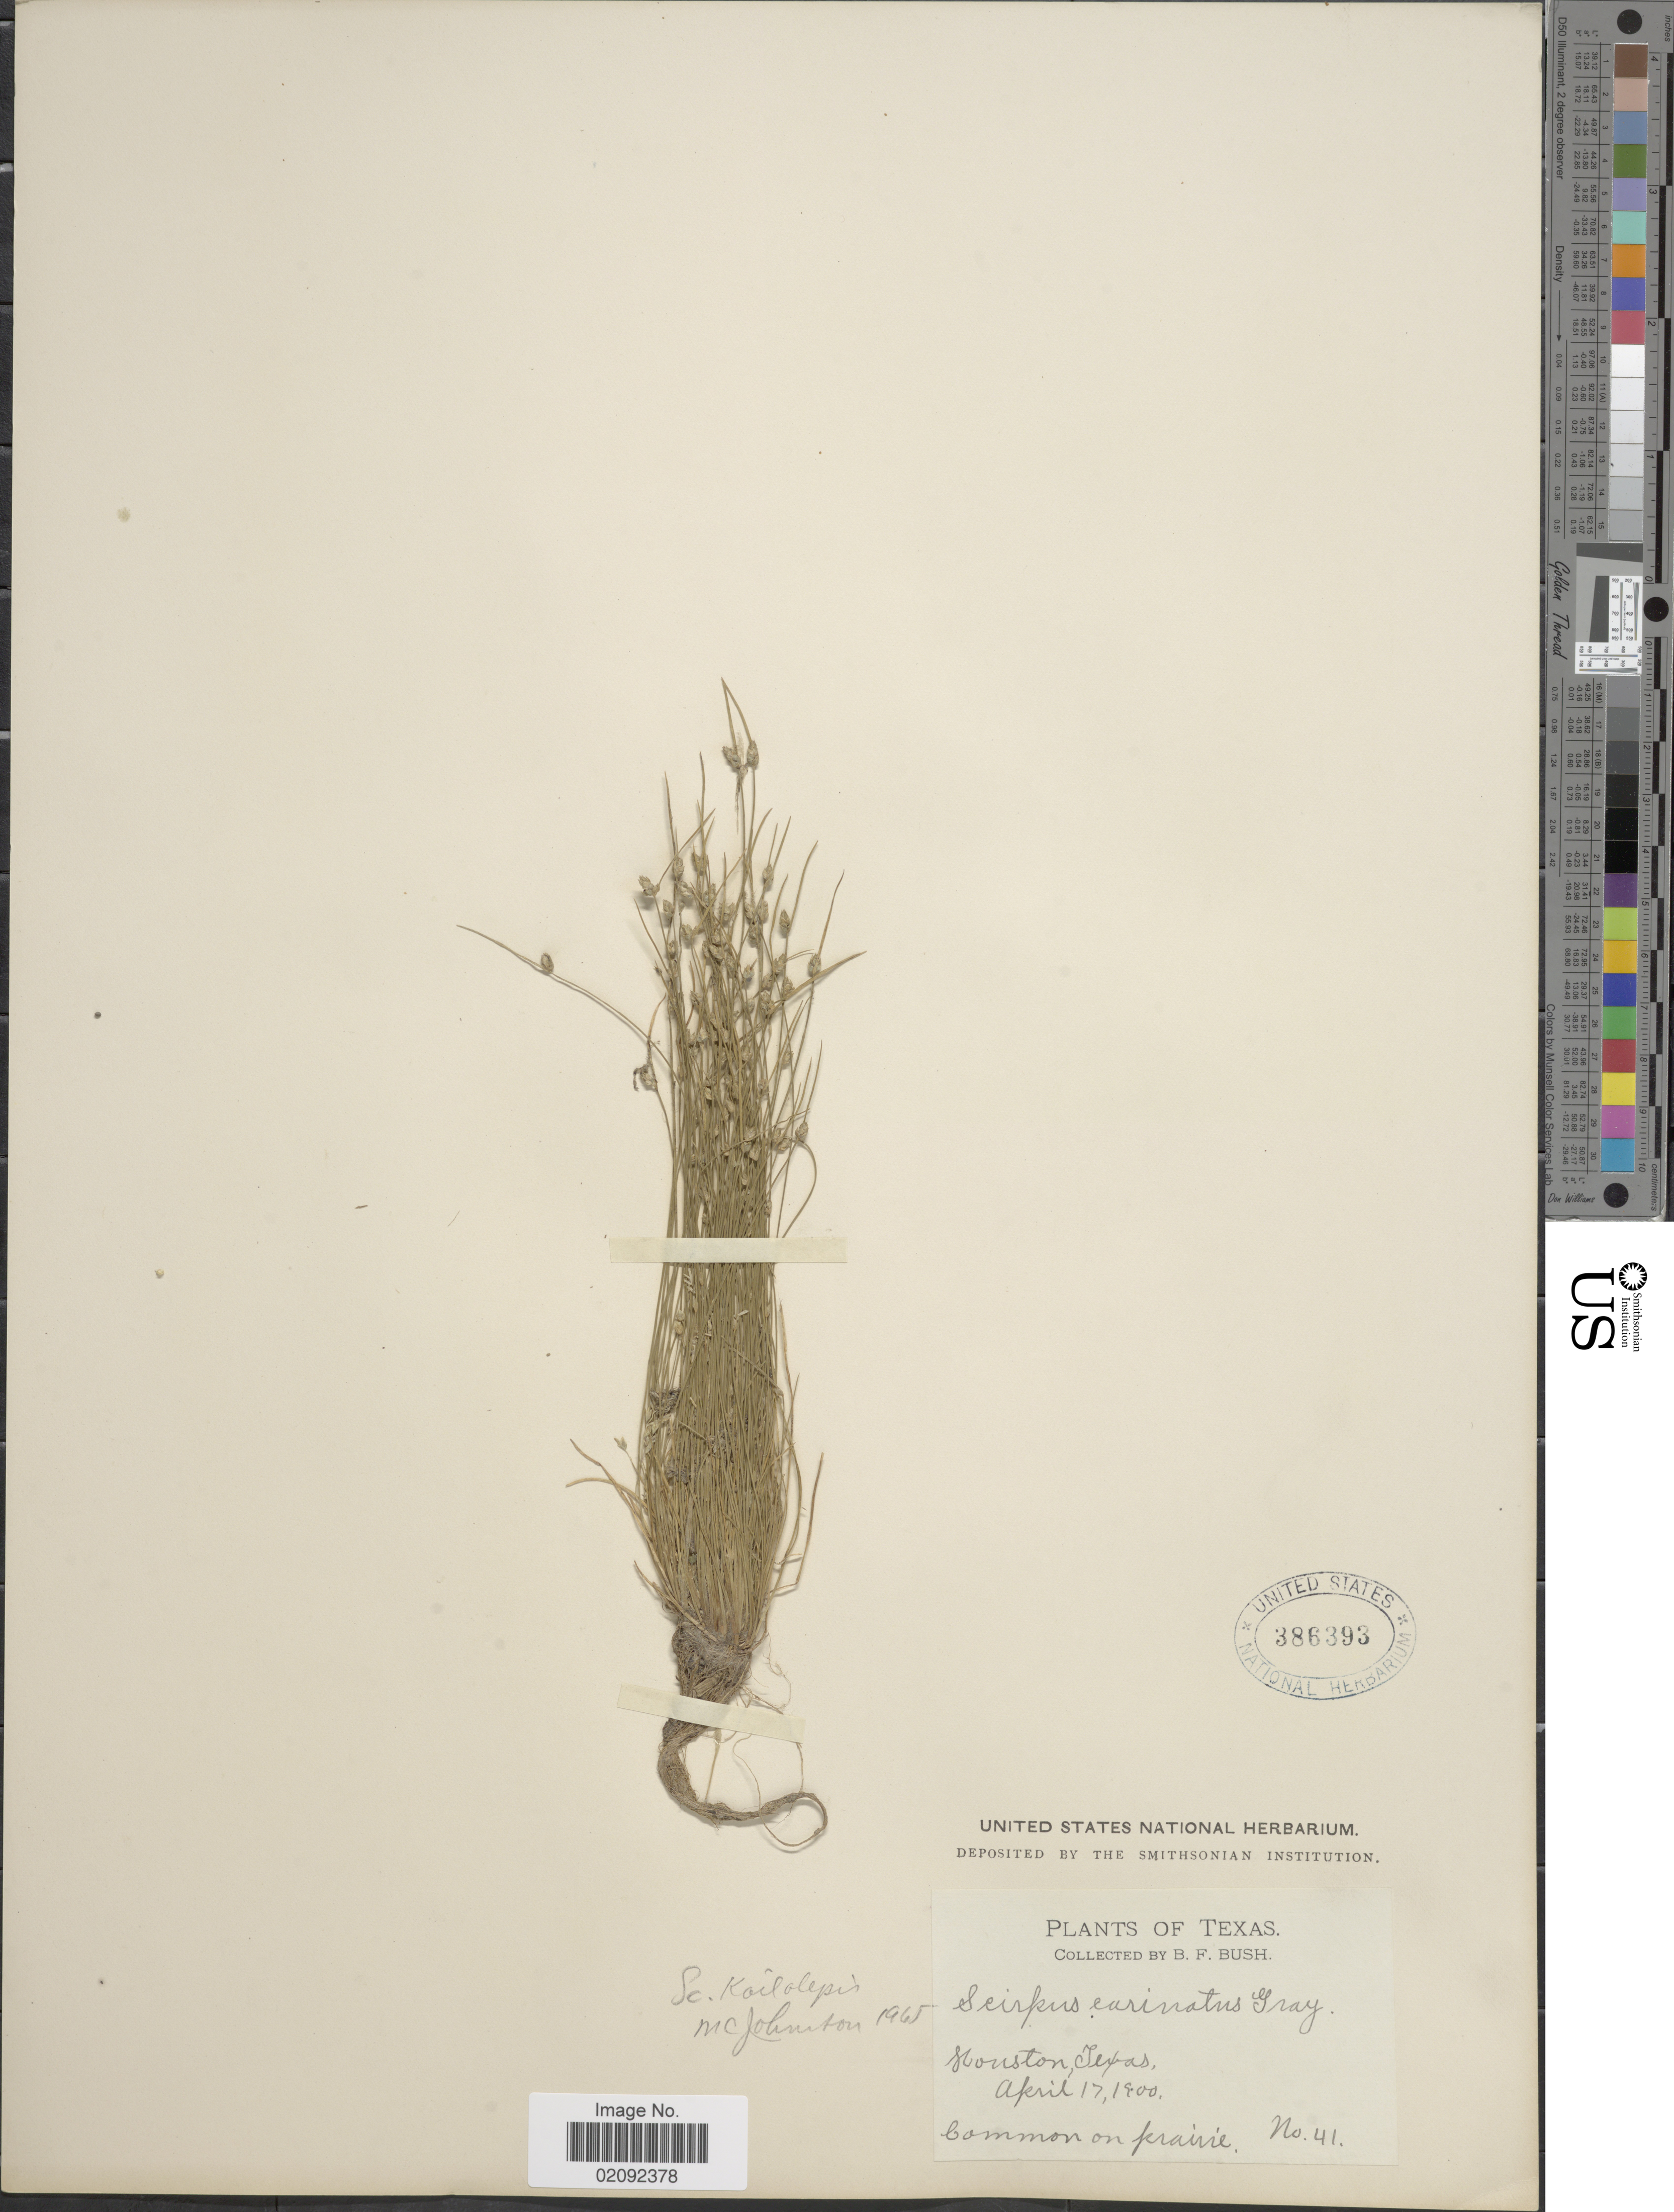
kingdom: Plantae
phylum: Tracheophyta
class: Liliopsida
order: Poales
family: Cyperaceae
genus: Isolepis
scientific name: Isolepis carinata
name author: Hook. & Arn. ex Torr.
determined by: Strong, M. T., (US), Smithsonian Institution - National Museum of Natural History (UNITED STATES)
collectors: B. F. Bush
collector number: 41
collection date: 1900-04-17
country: United States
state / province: Texas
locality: Houston, Common in prairie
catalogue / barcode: US 386393